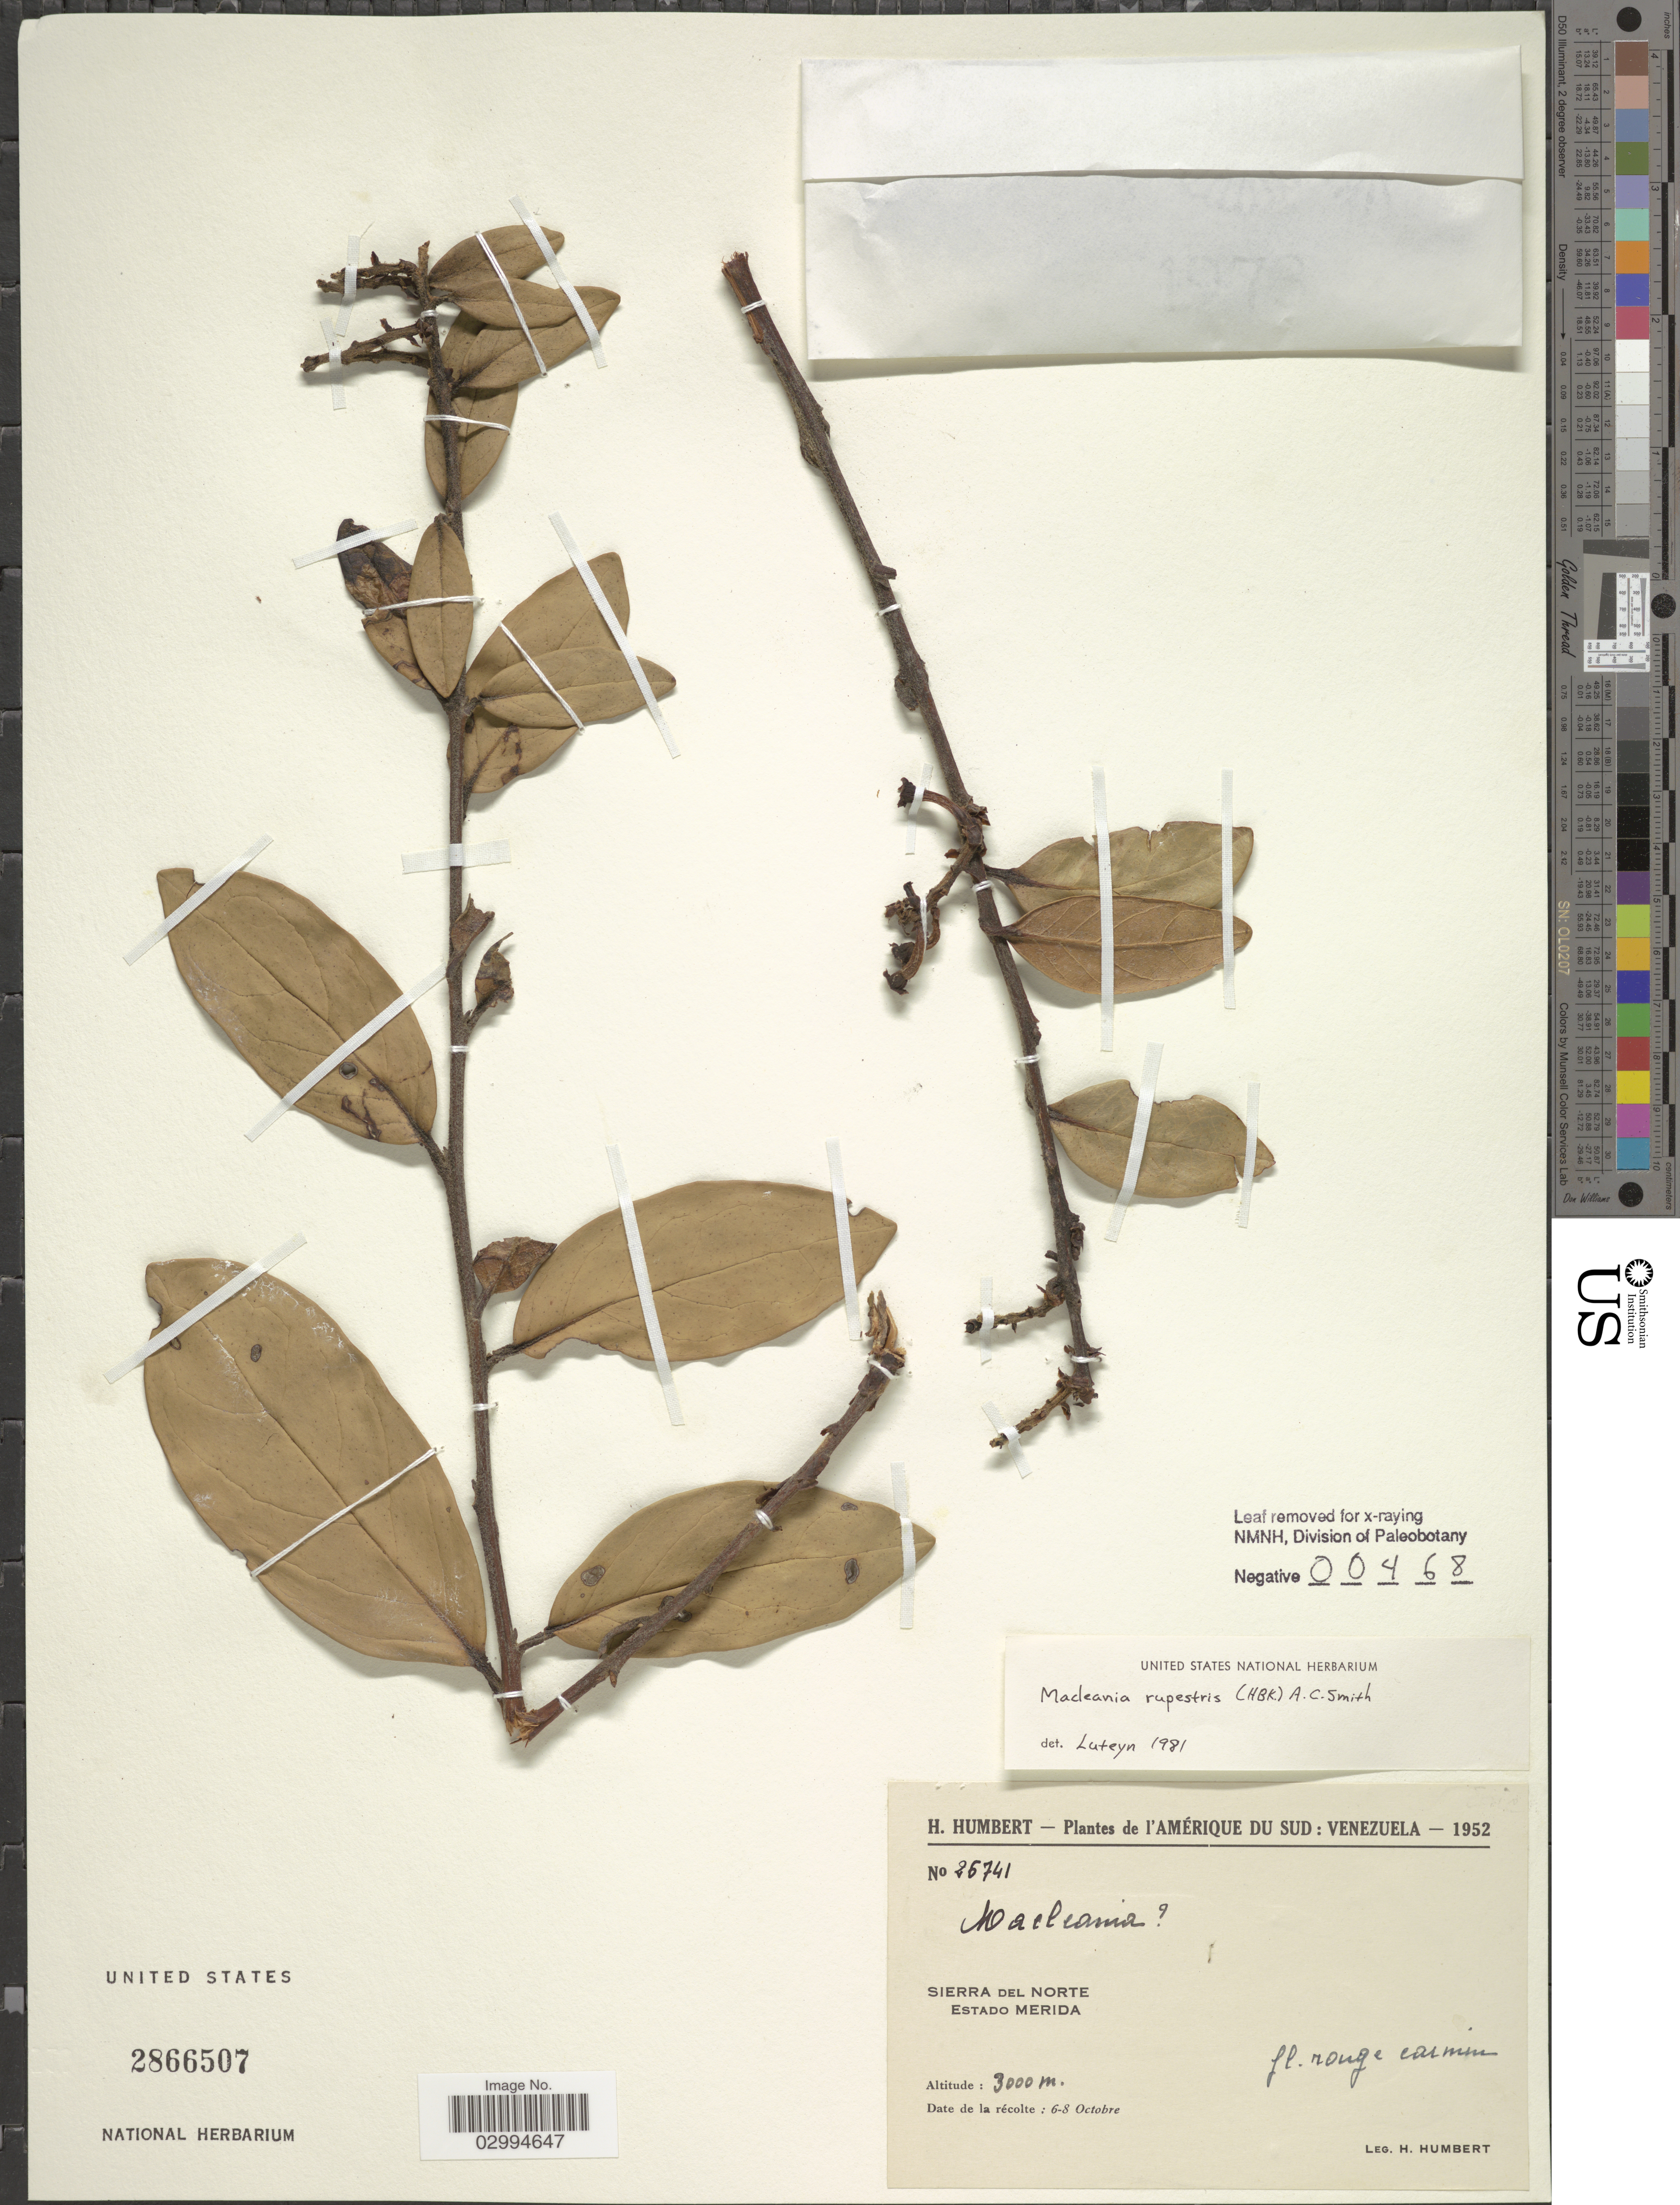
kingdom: Plantae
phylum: Tracheophyta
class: Magnoliopsida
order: Ericales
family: Ericaceae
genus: Macleania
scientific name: Macleania rupestris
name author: (Kunth) A.C. Sm.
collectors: H. Humbert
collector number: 26741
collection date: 1952-10-06/1952-10-08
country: Venezuela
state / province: Mérida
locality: Sierra del Norte.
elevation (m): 3000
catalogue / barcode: US 2866507